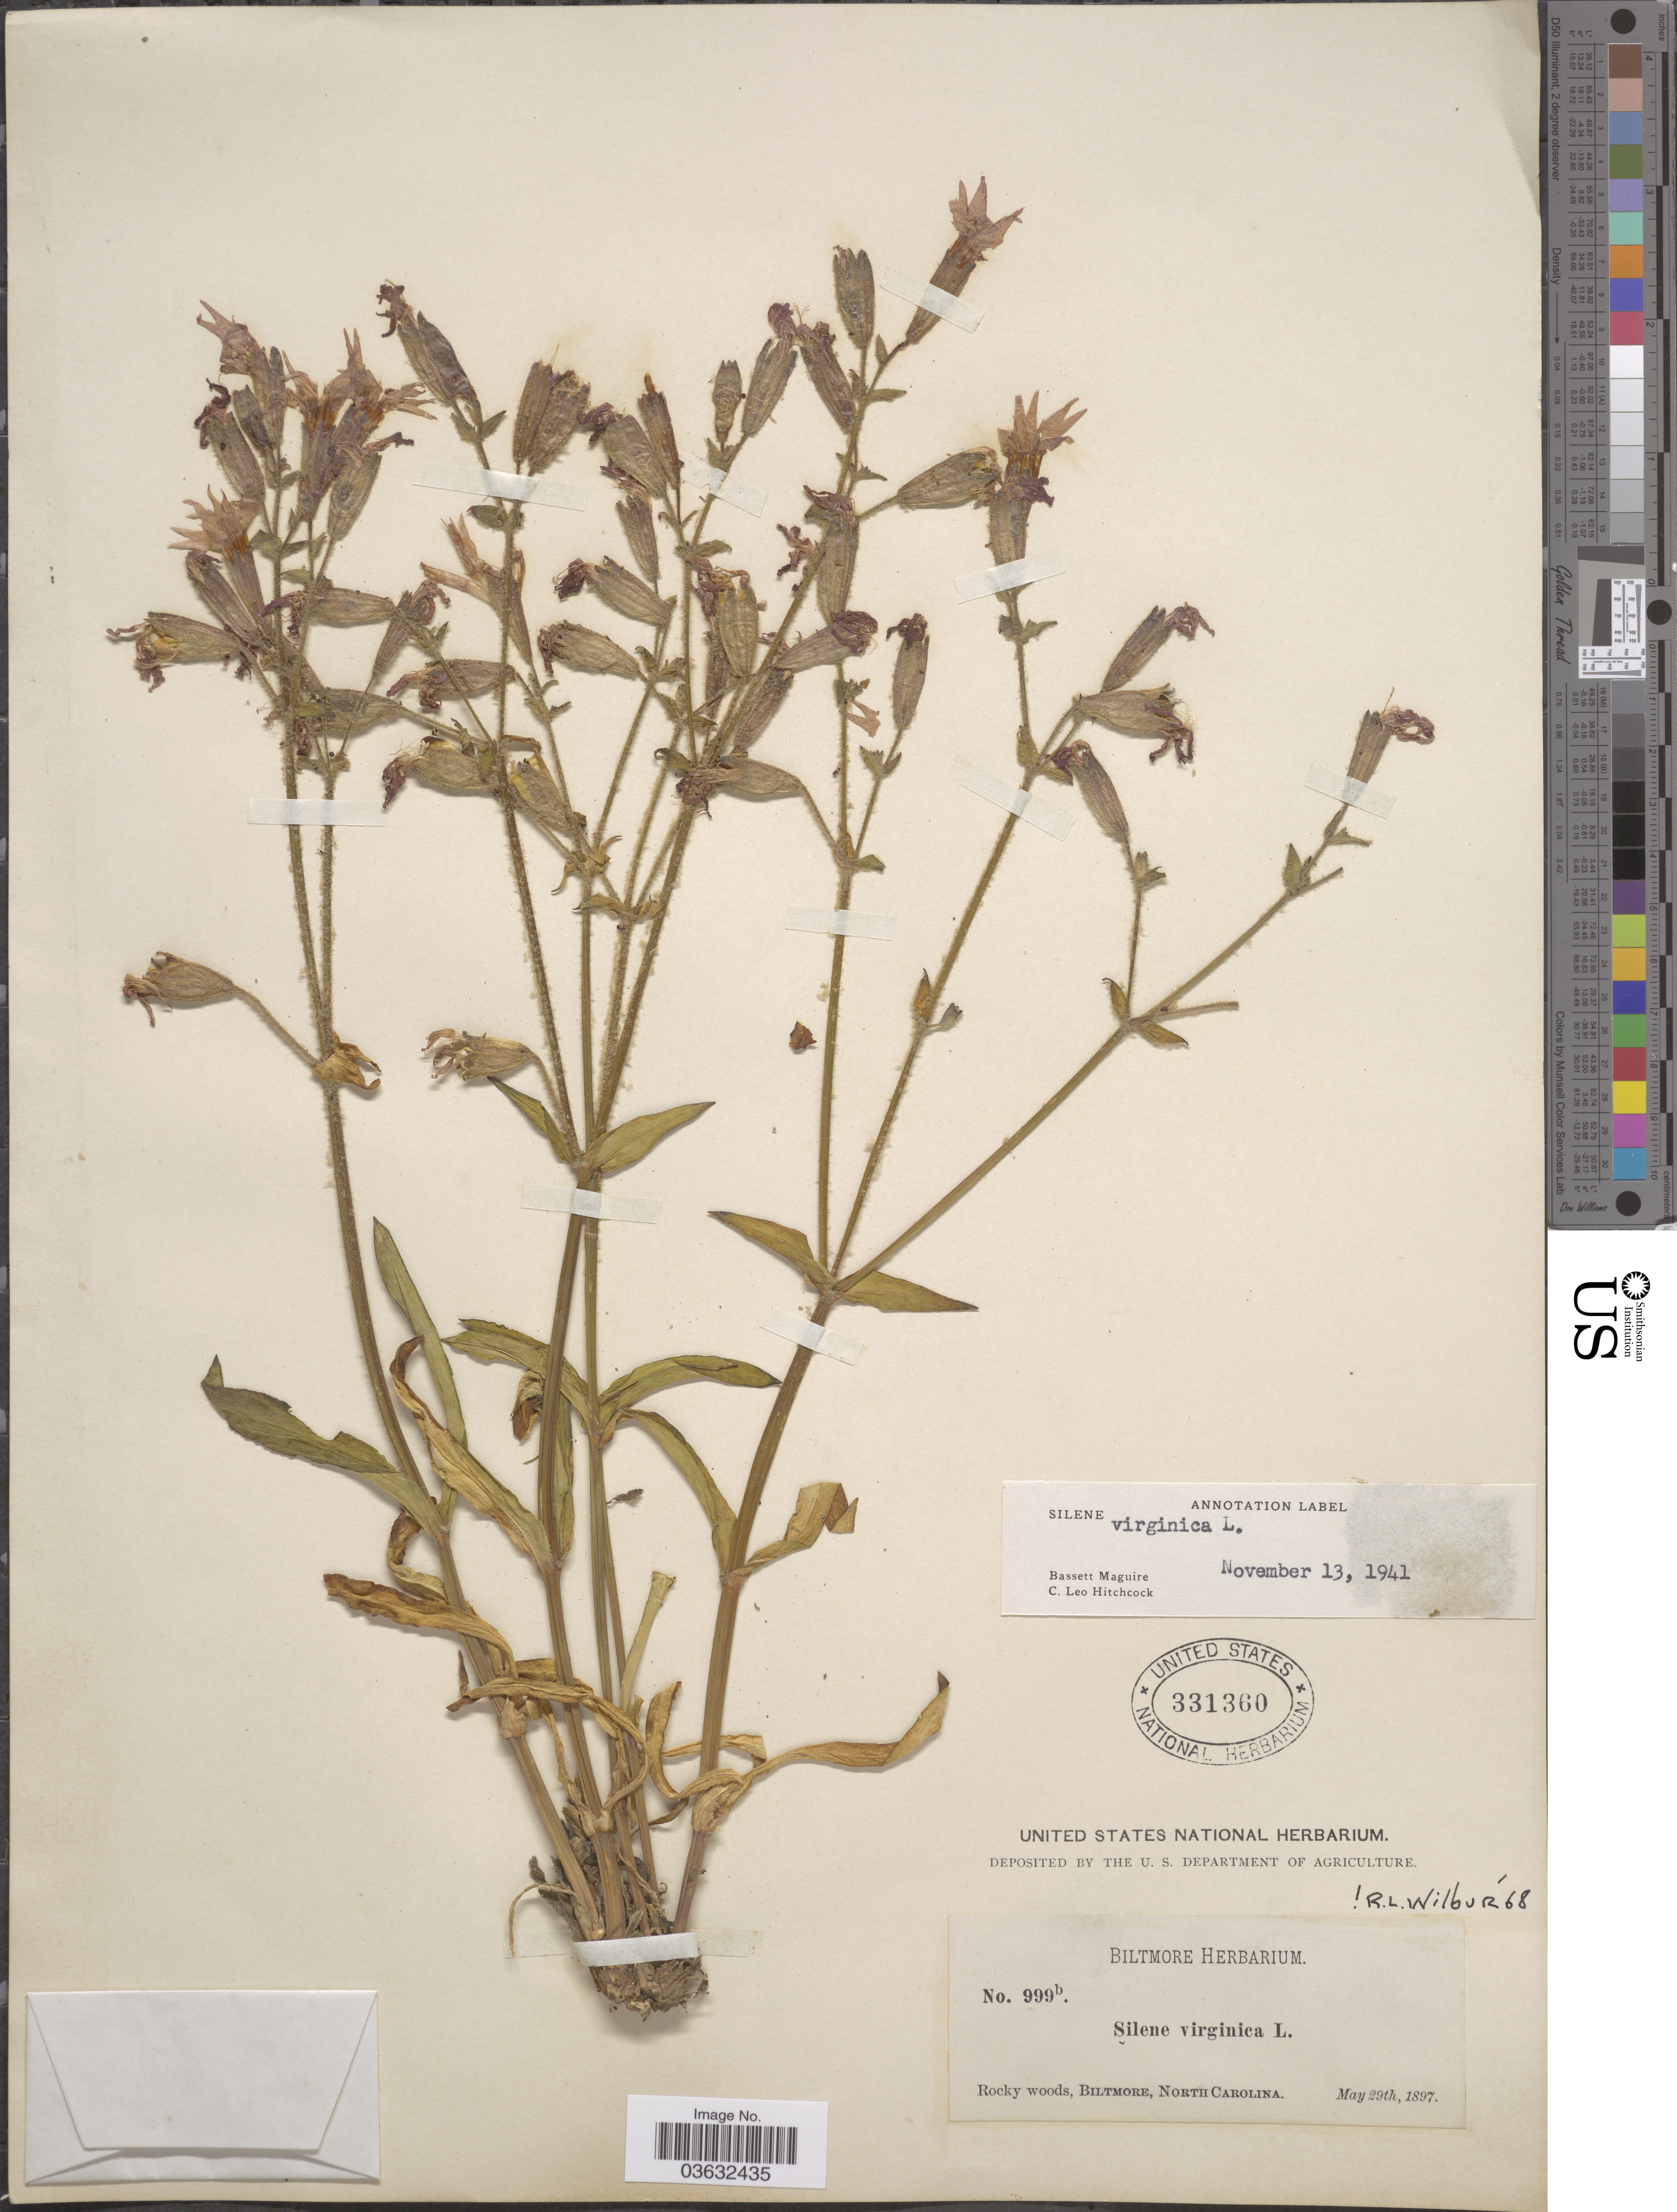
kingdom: Plantae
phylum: Tracheophyta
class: Magnoliopsida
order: Caryophyllales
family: Caryophyllaceae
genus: Silene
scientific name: Silene virginica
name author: L.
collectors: ex herb. Biltmore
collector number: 999b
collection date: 1897-05-29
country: United States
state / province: North Carolina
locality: Rocky woods, Biltmore.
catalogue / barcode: US 331360